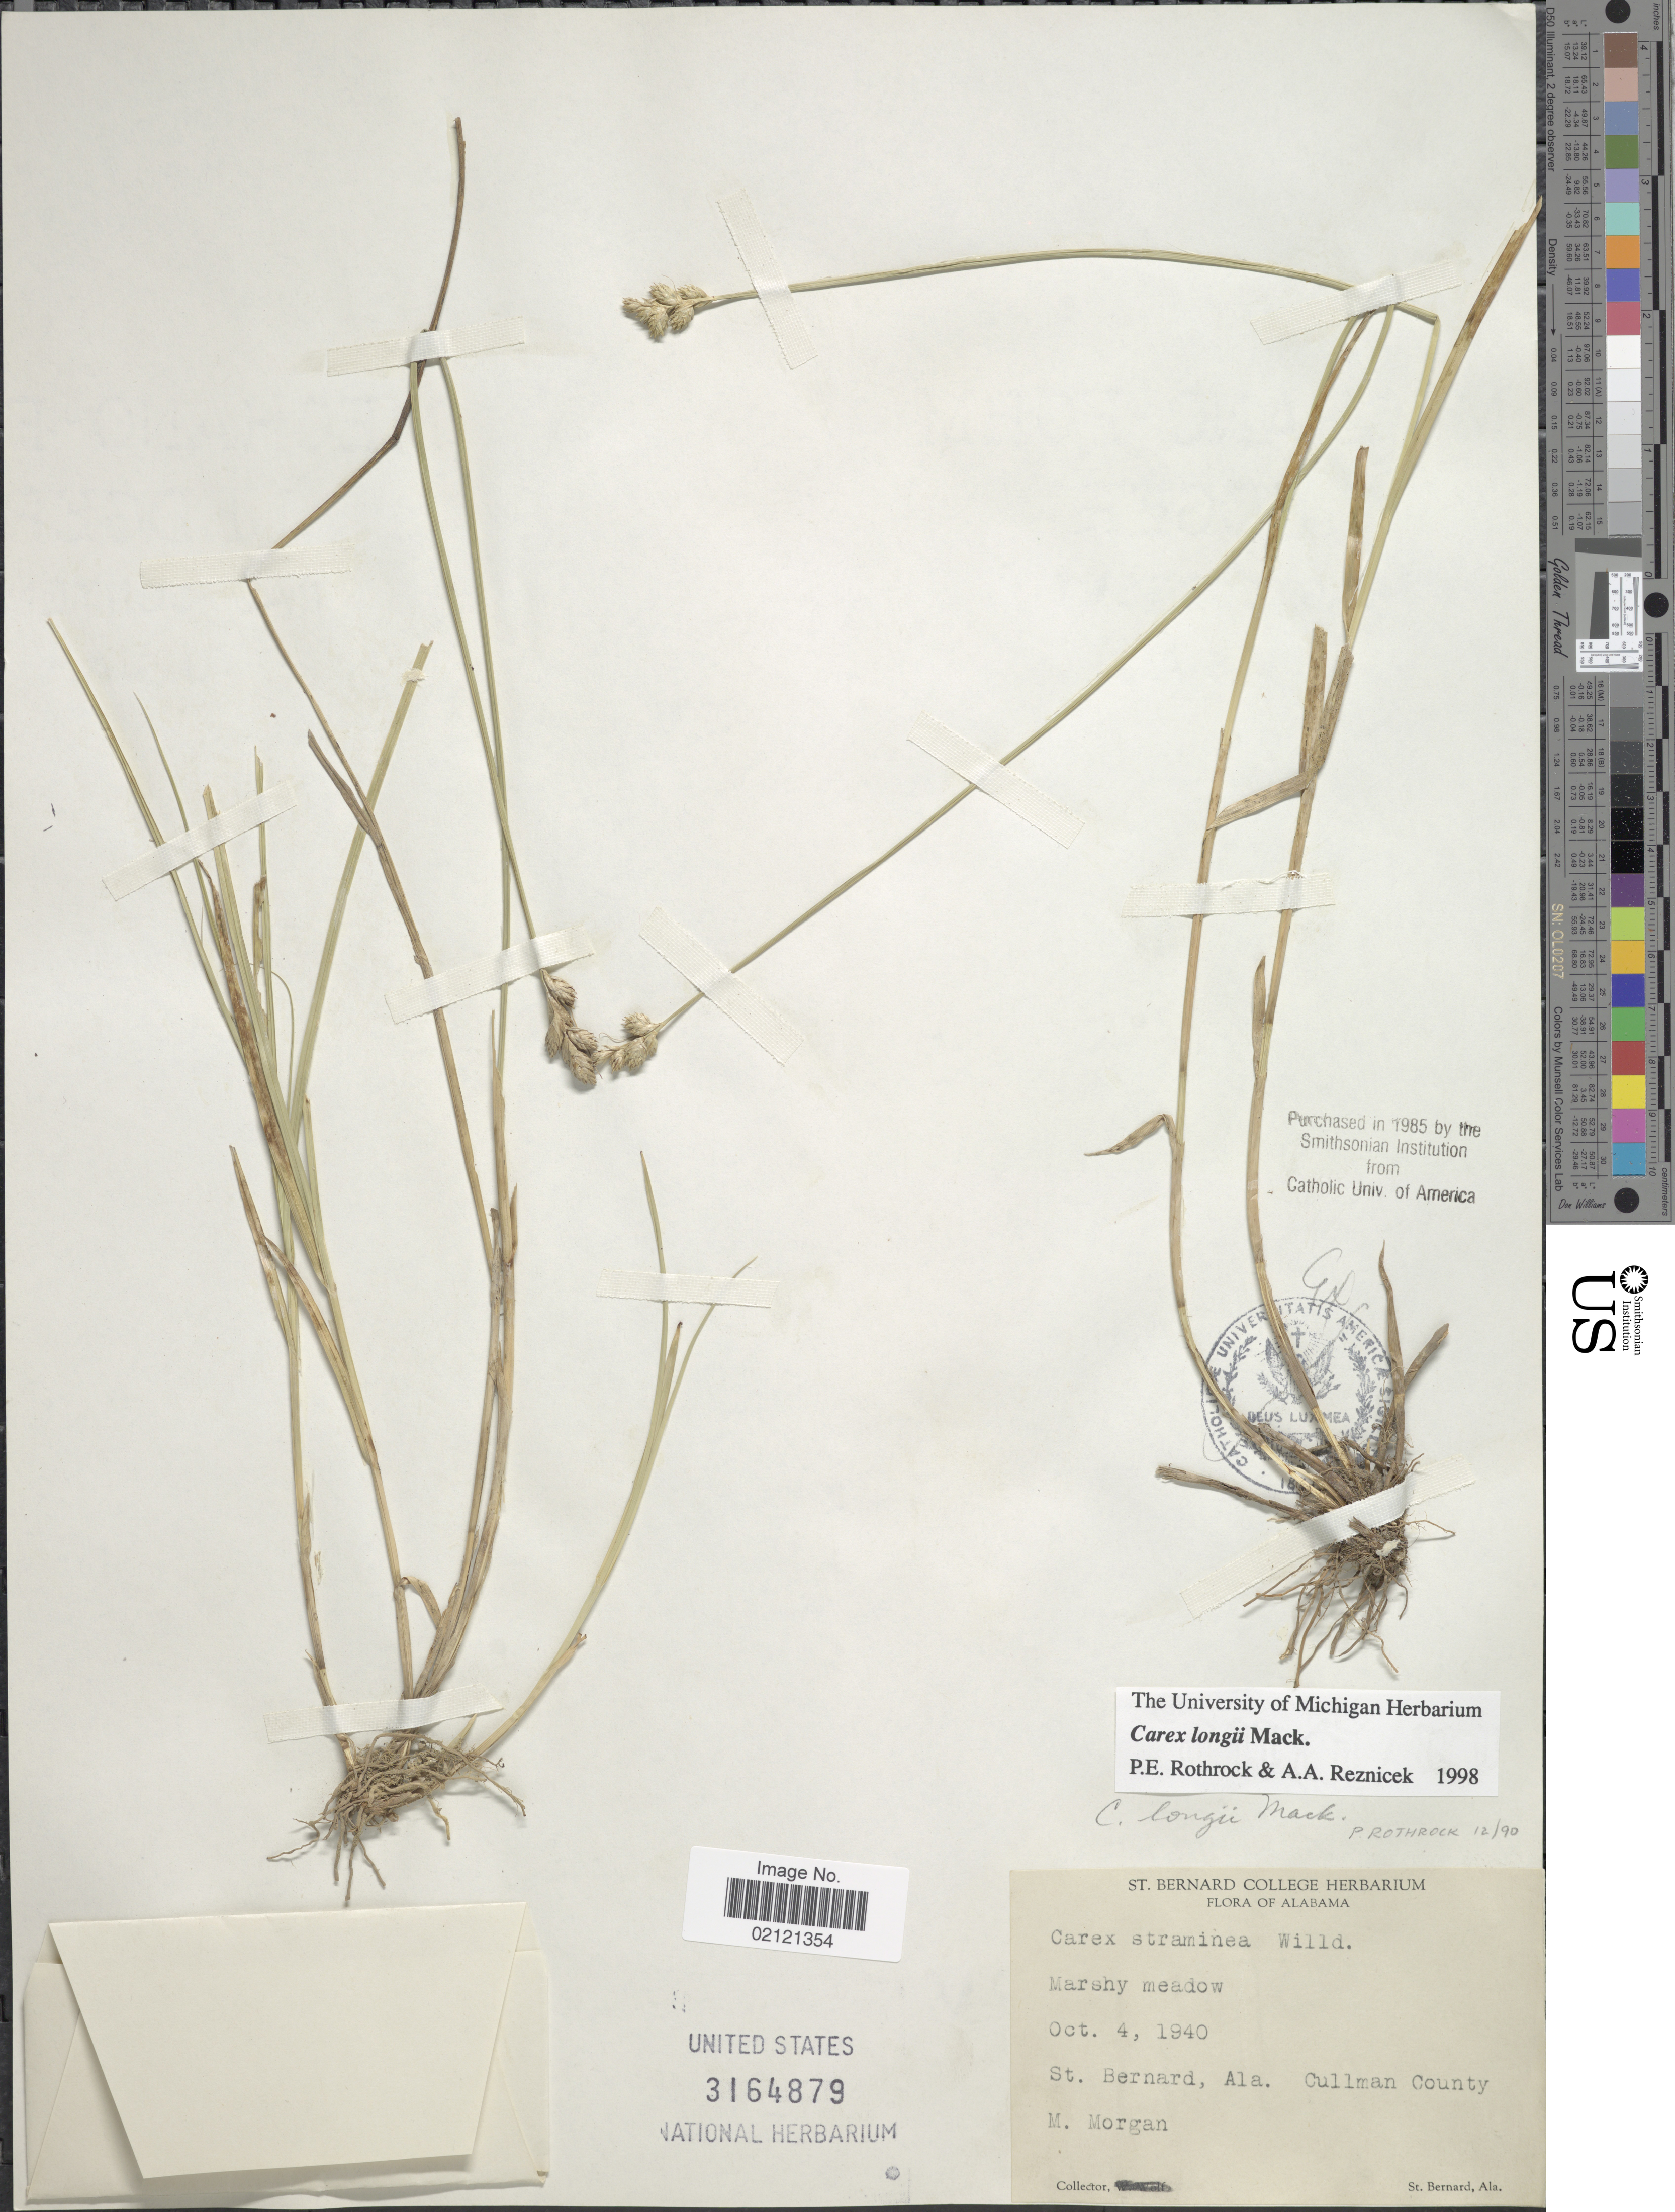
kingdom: Plantae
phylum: Tracheophyta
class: Liliopsida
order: Poales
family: Cyperaceae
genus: Carex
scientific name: Carex longii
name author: Mack.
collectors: M. Morgan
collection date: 1940-10-04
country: United States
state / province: Alabama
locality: St. Bernard, Ala. Cullman County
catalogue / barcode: US 3164879